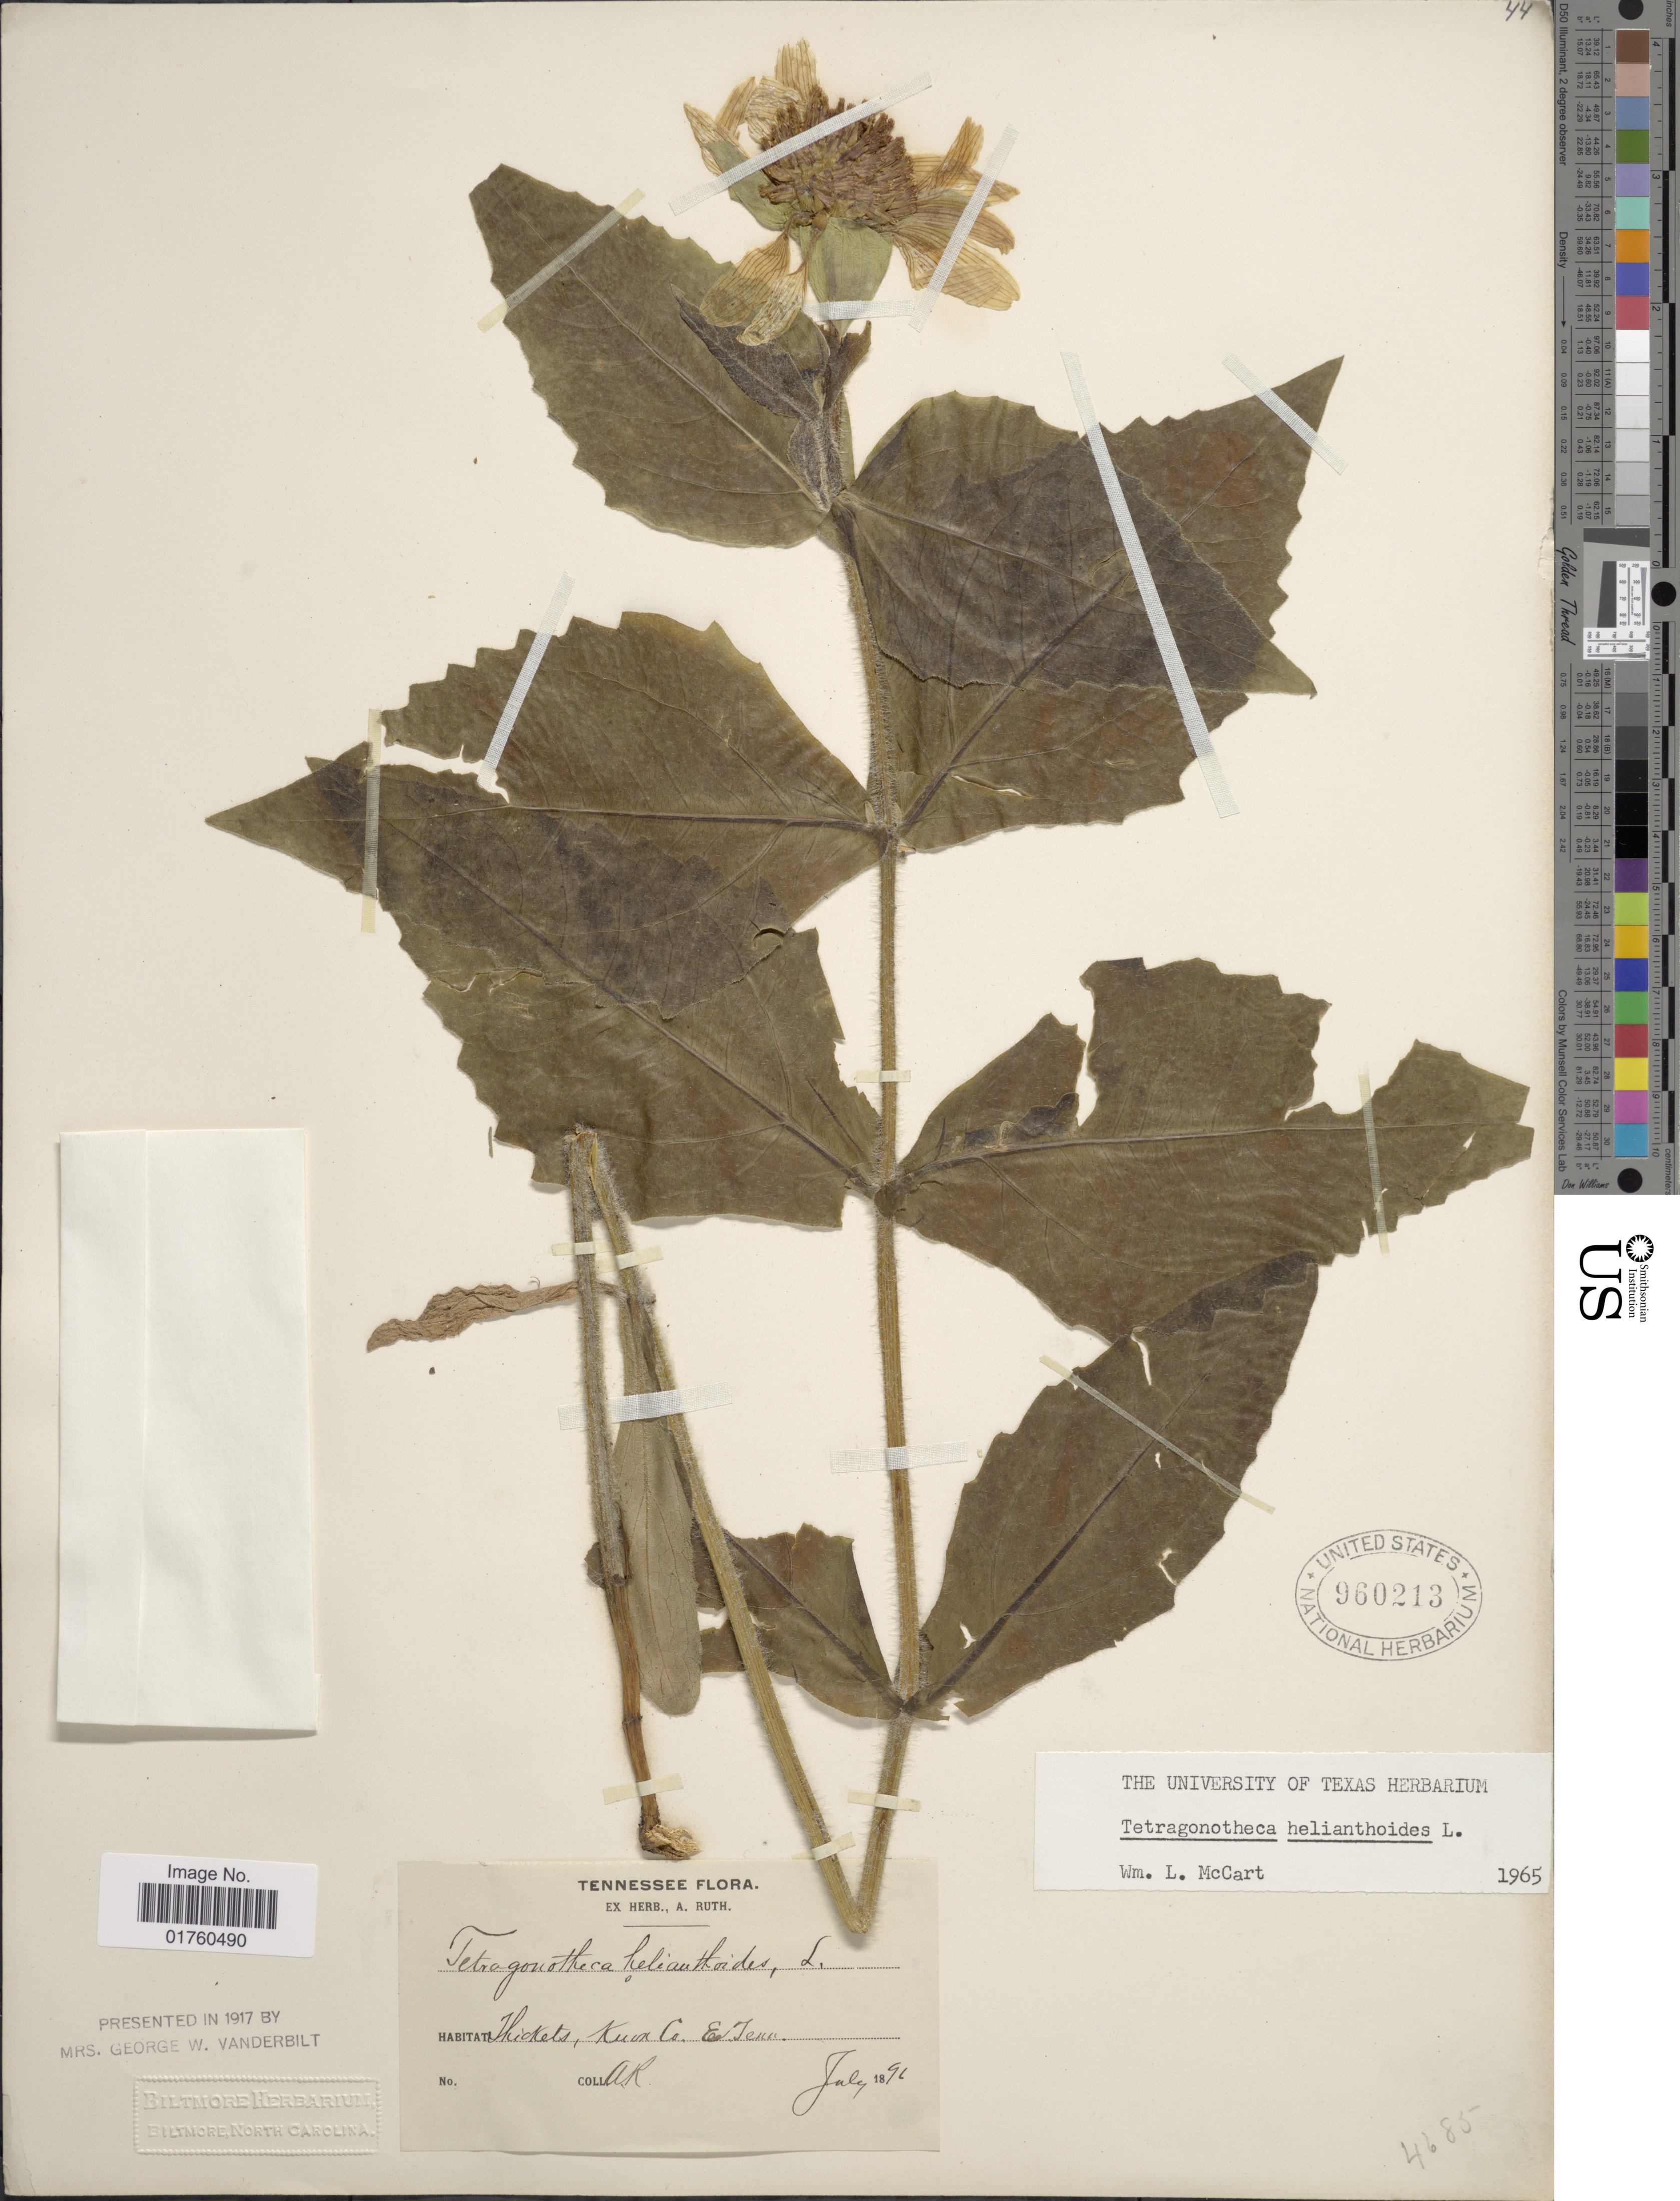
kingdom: Plantae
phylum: Tracheophyta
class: Magnoliopsida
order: Asterales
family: Asteraceae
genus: Tetragonotheca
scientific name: Tetragonotheca helianthoides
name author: L.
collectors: A. Ruth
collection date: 1891-07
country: United States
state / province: Tennessee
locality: Kua Co. E. Tenn.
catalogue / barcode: US 960213